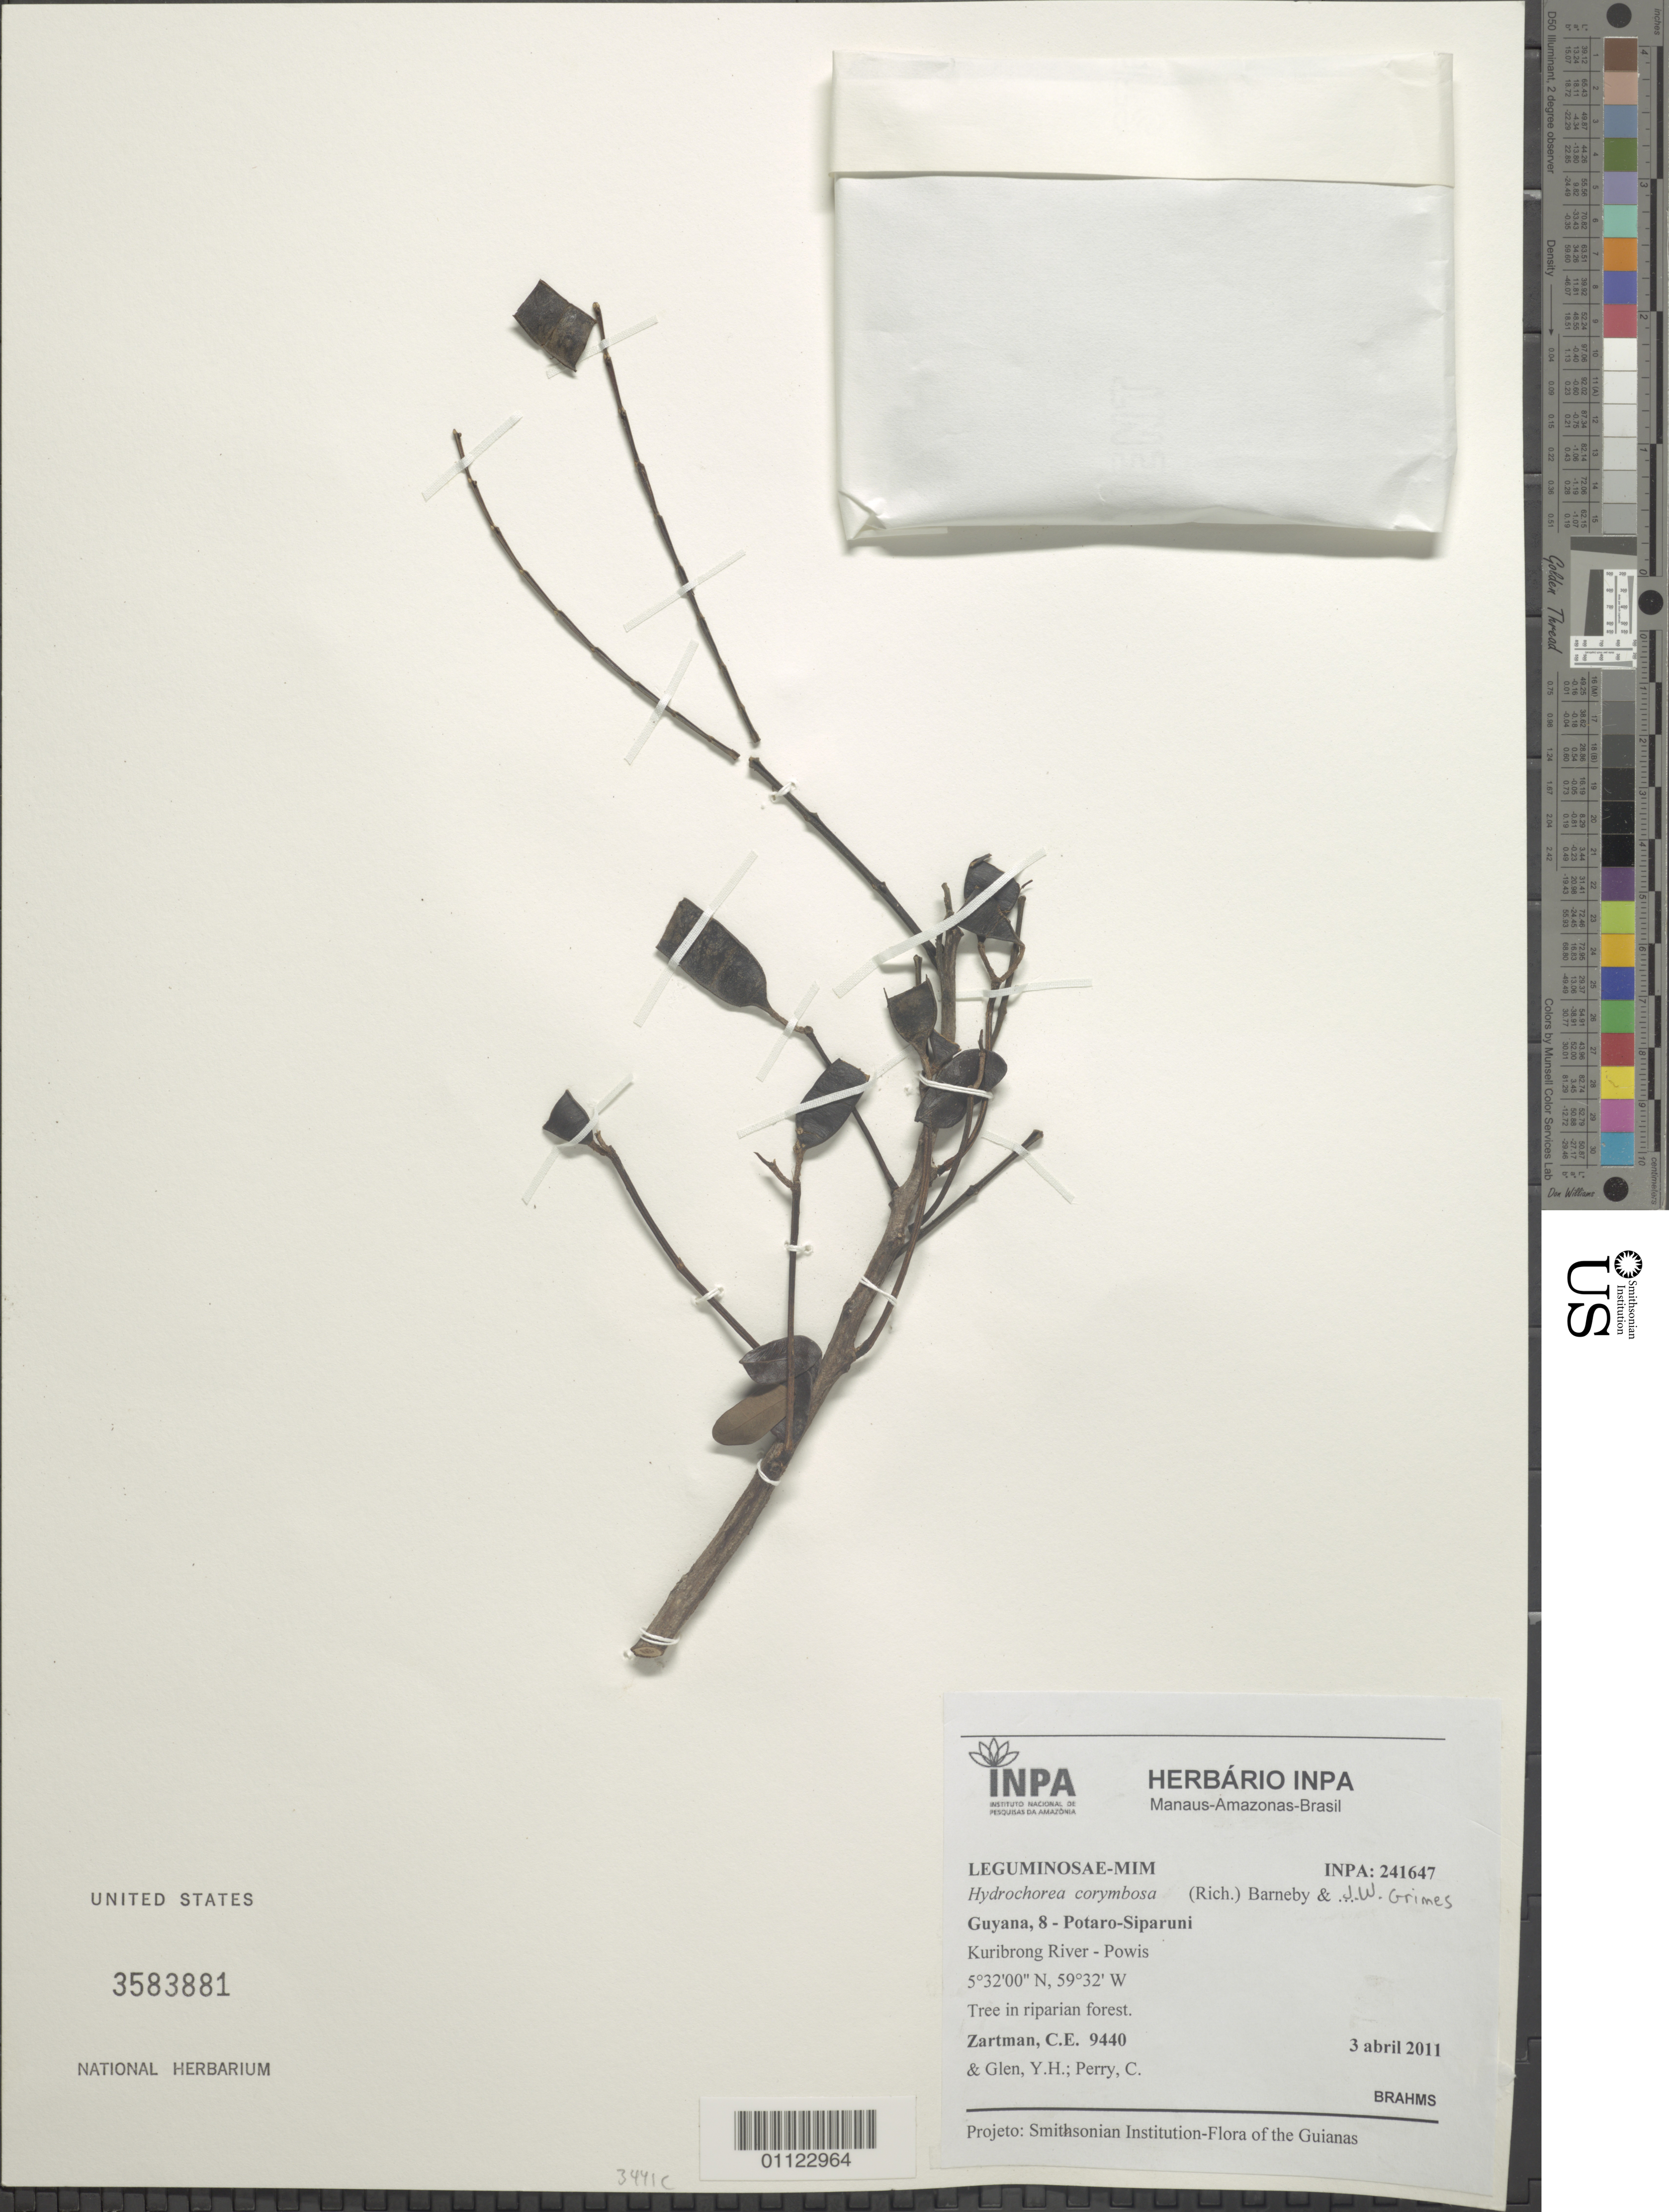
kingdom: Plantae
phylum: Tracheophyta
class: Magnoliopsida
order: Fabales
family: Fabaceae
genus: Hydrochorea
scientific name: Hydrochorea corymbosa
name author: (Rich.) Barneby & J.W. Grimes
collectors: C. Zartman, Y. Glen & C. Perry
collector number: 9440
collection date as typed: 3-Apr-11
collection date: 1911-04-03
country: Guyana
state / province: Potaro-Siparuni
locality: Kuribrong River - Powis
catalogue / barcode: US 3583881